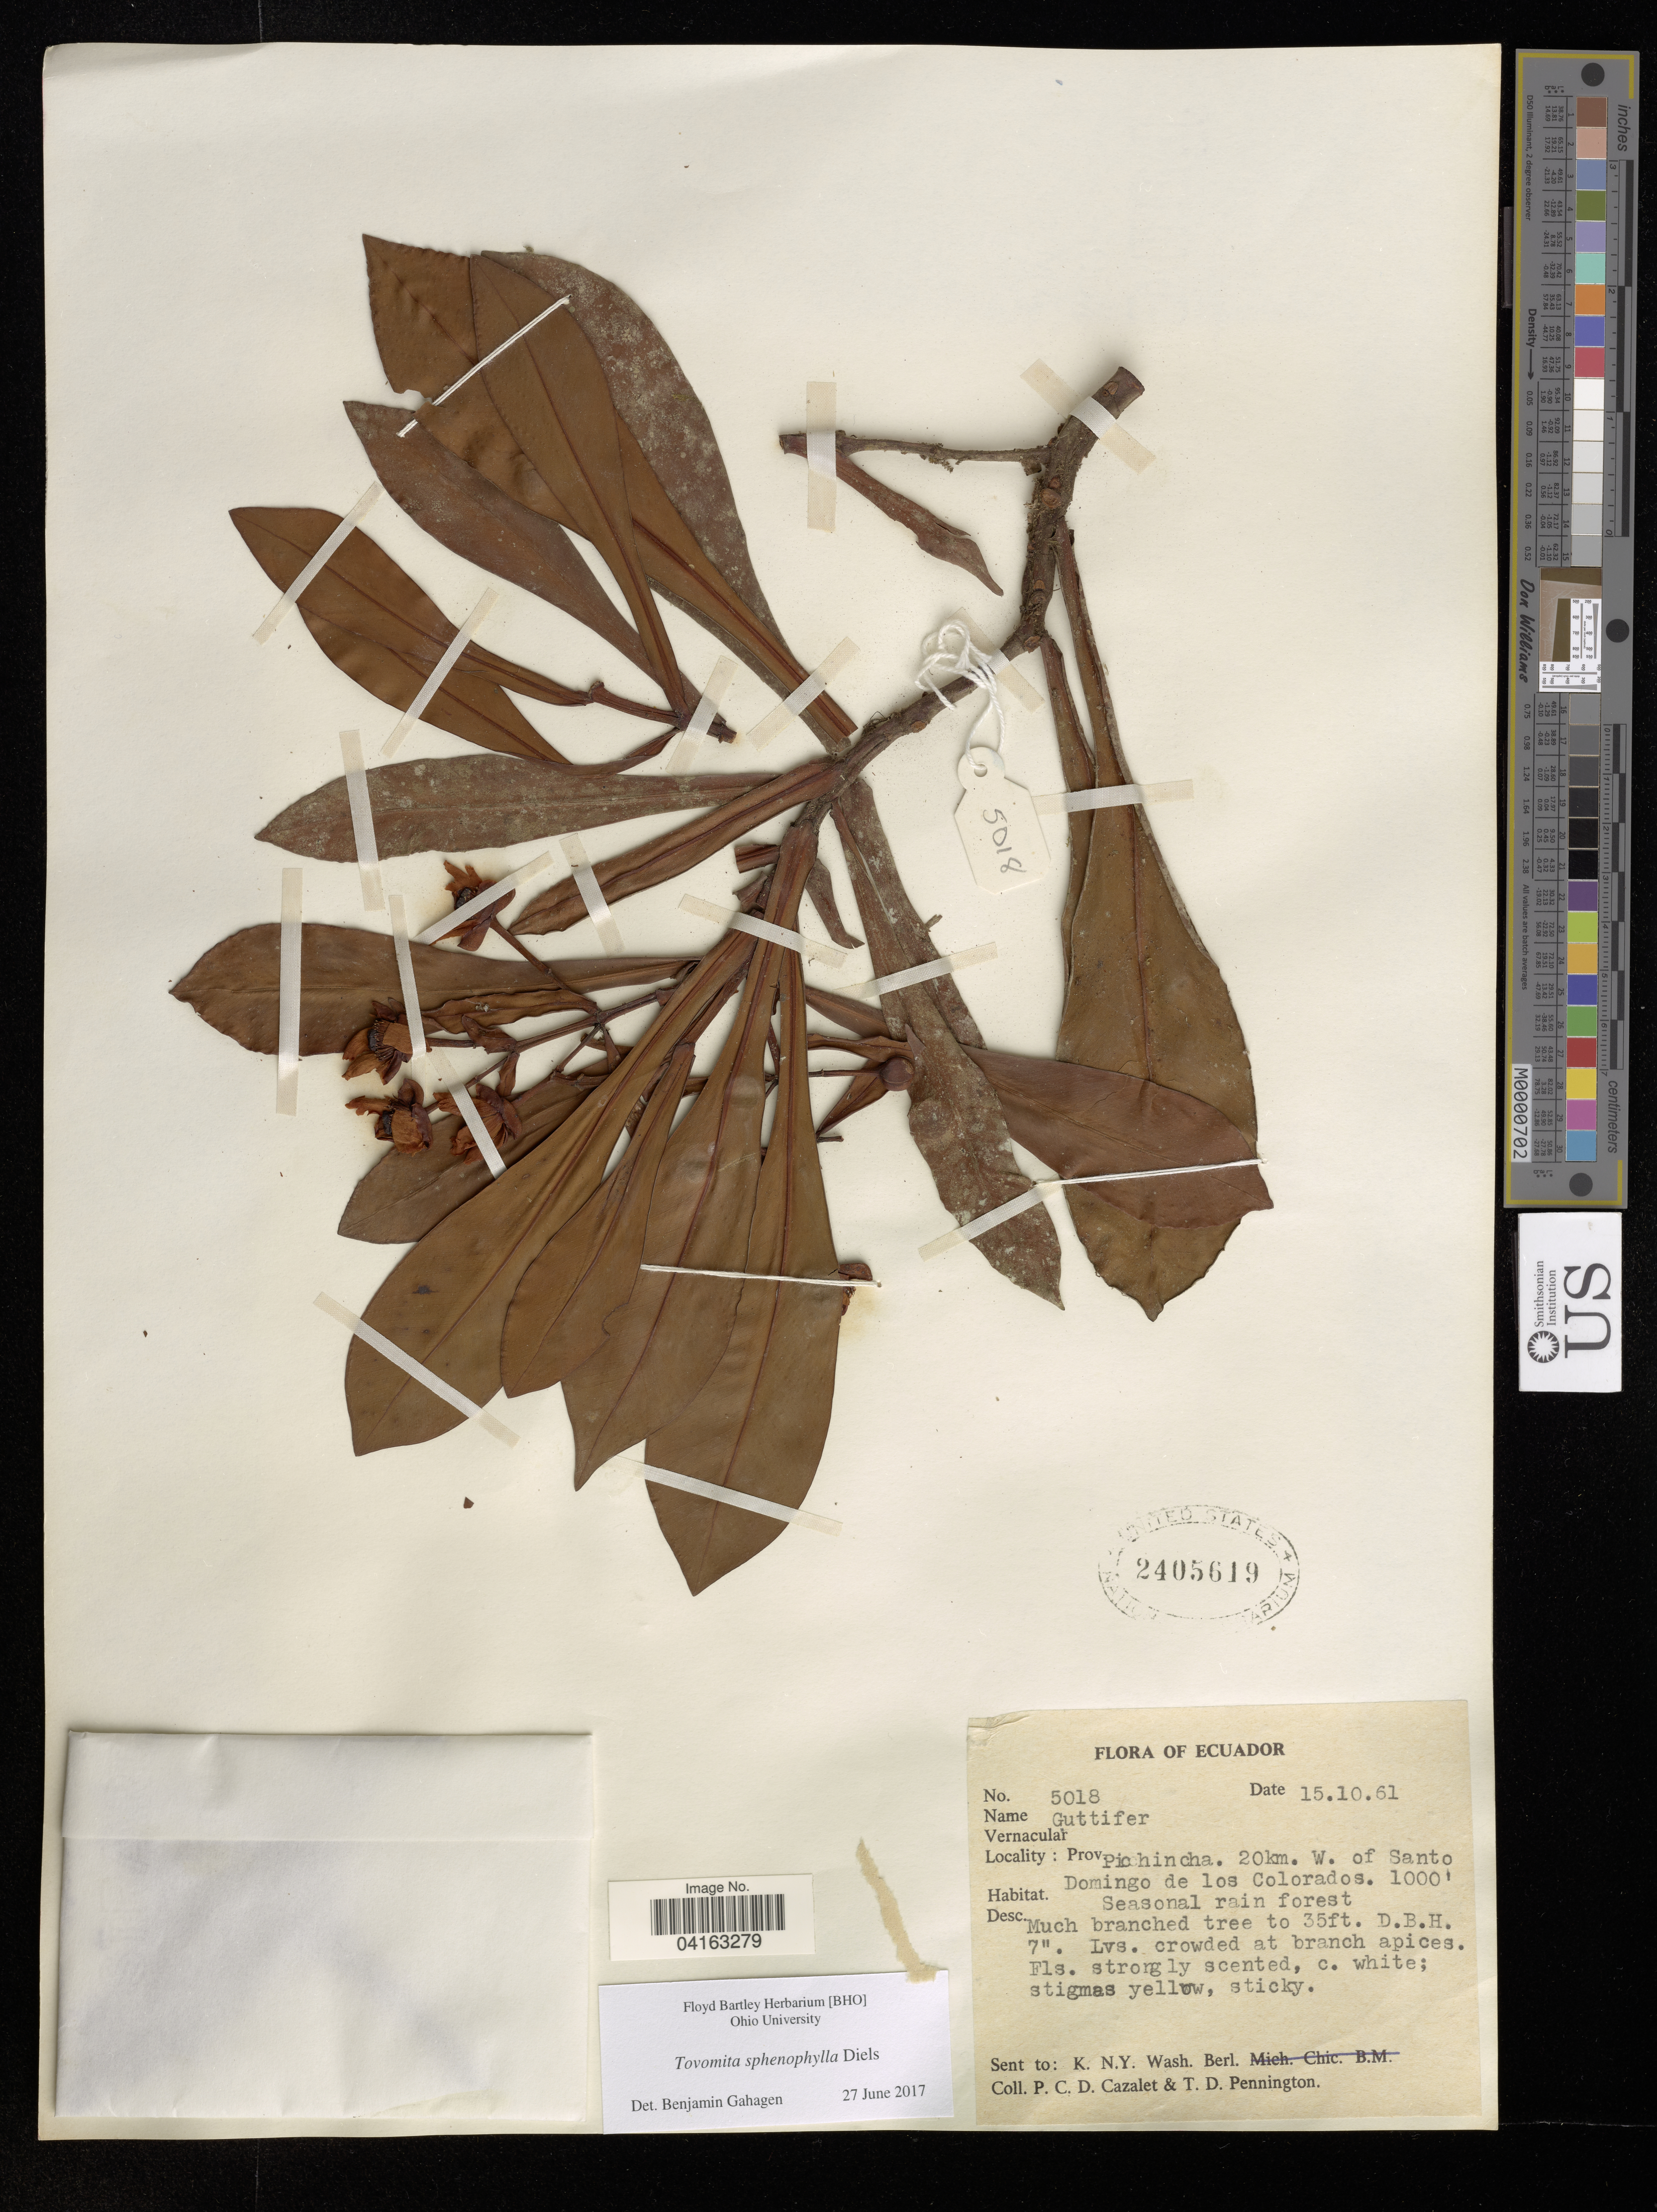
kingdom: Plantae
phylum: Tracheophyta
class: Magnoliopsida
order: Malpighiales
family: Clusiaceae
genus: Tovomita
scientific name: Tovomita sphenophylla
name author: Diels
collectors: P. C. D. Cazalet & T. D. Pennington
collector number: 5018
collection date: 1961-10-15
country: Ecuador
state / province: Pichincha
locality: Prov. Pichincha. 20km. W. of Santo Domingo de los Colorados.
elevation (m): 305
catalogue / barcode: US 2405619